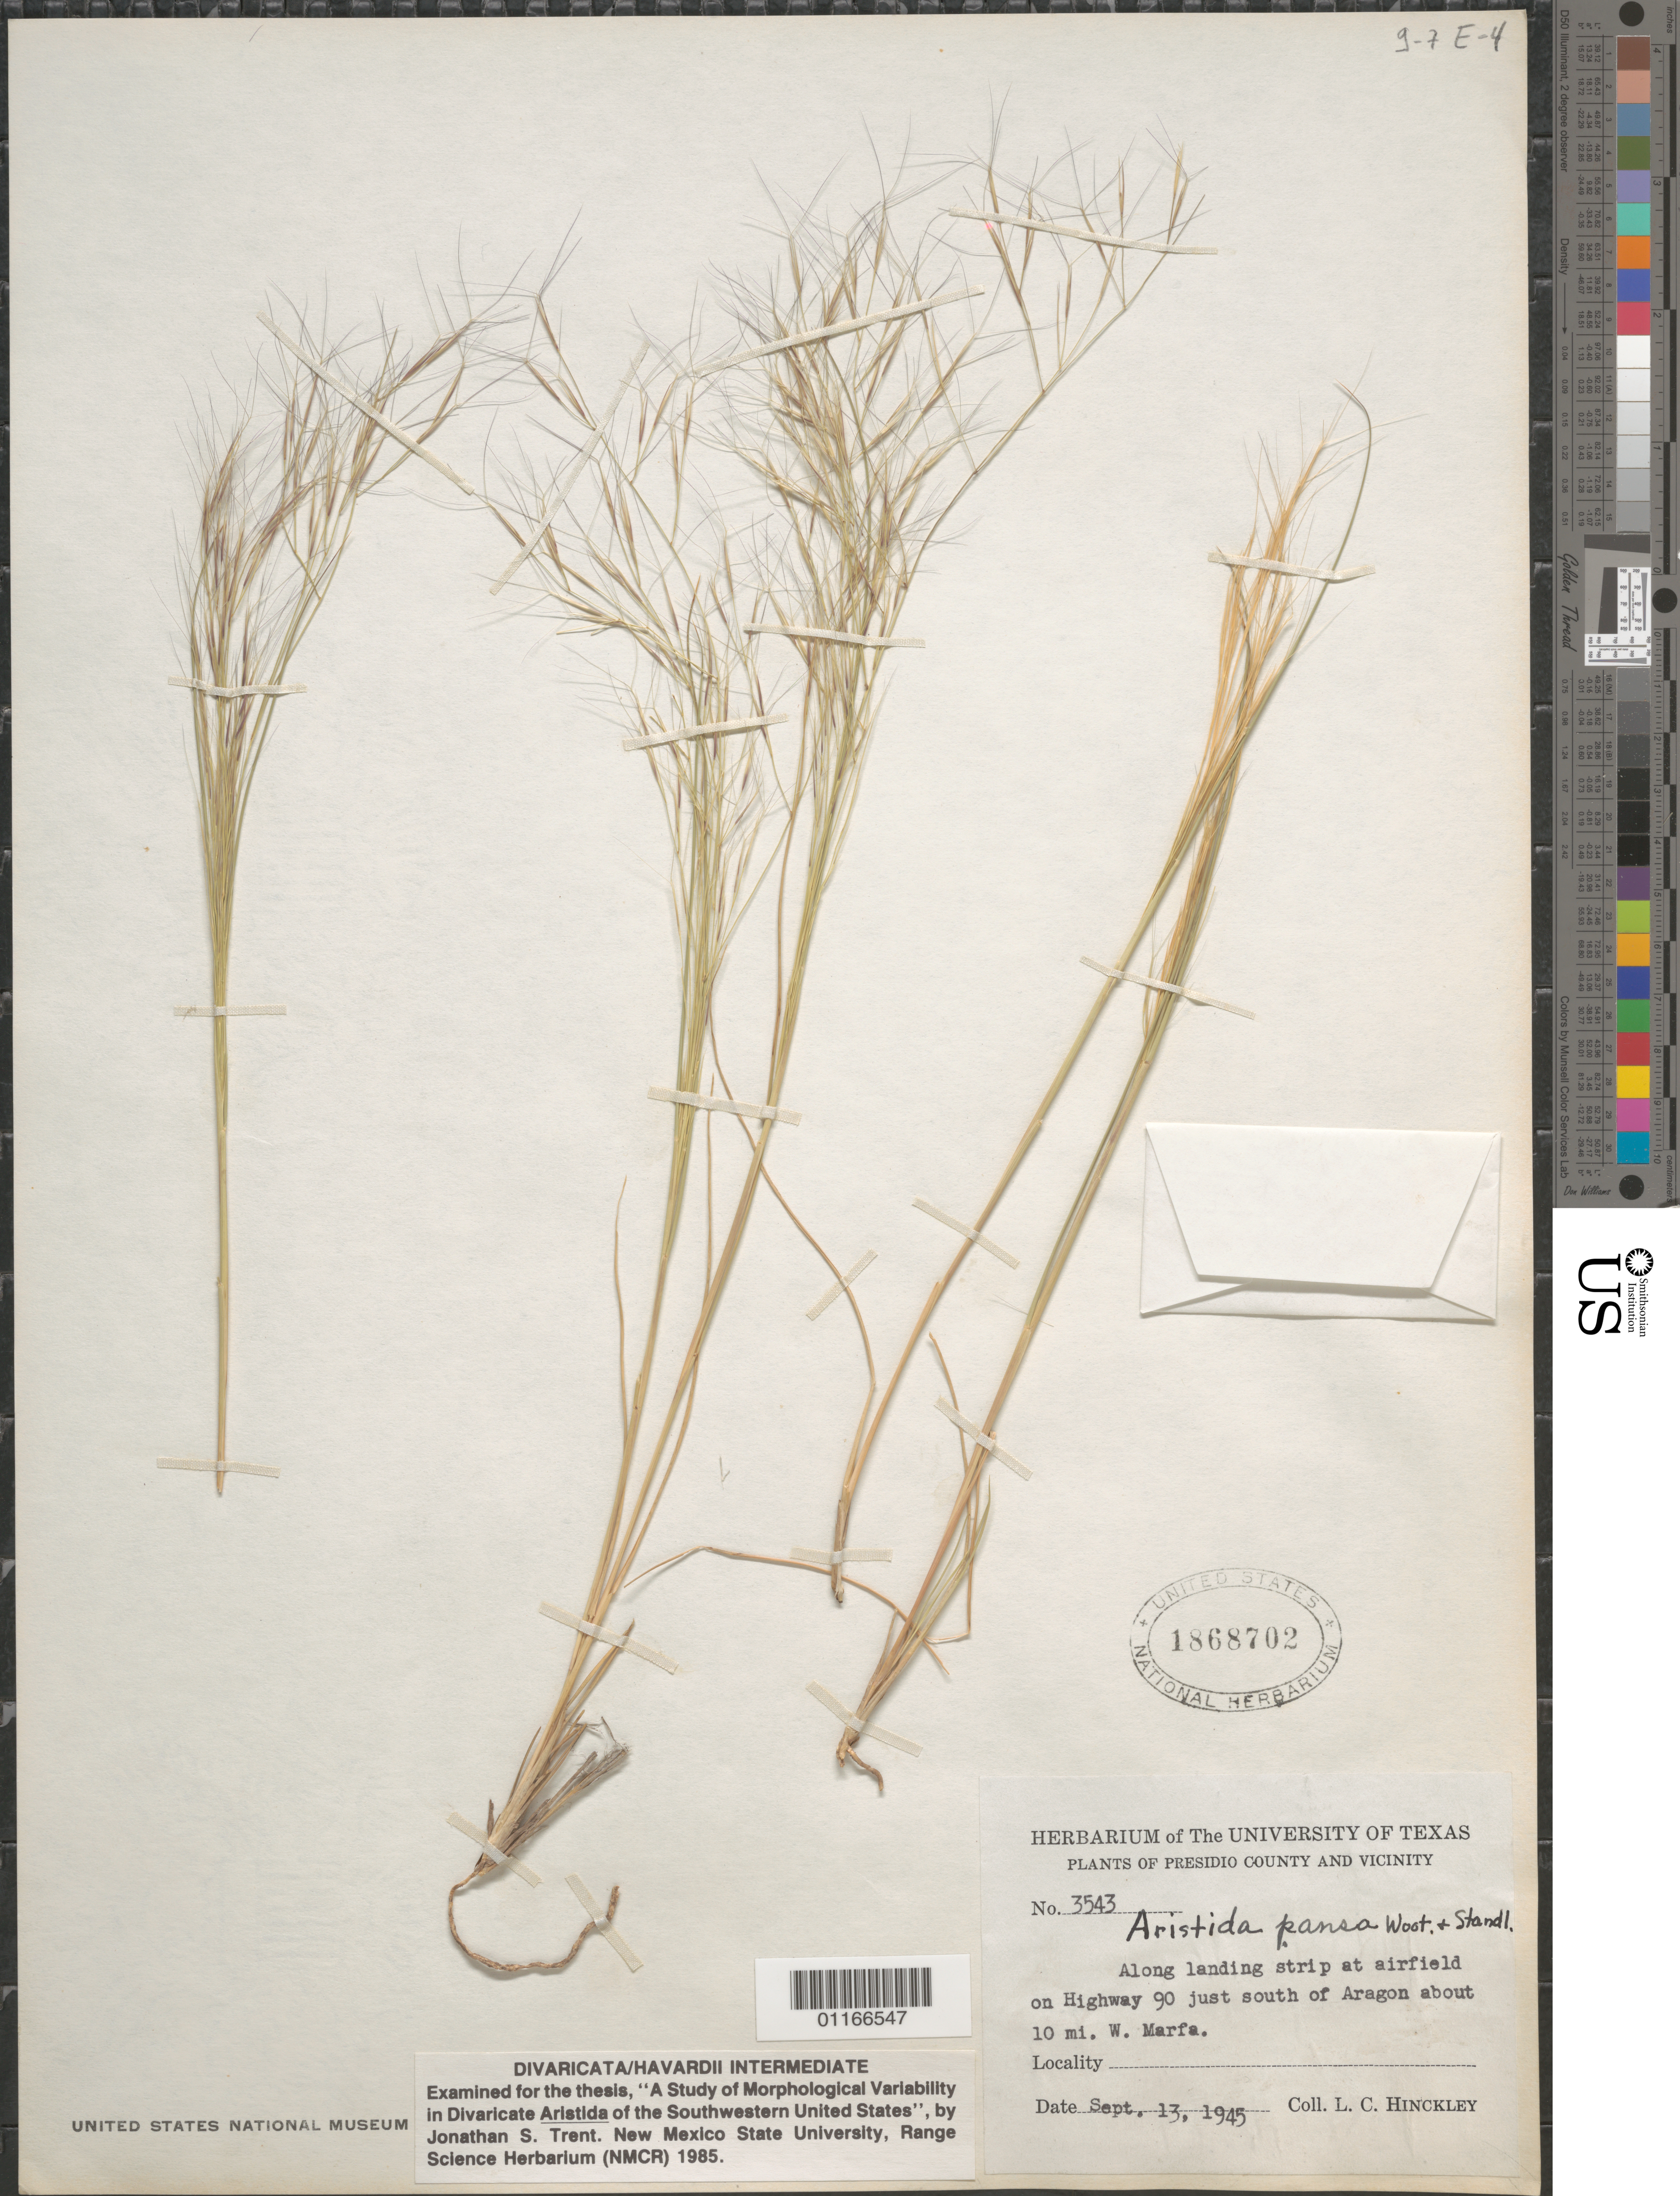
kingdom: Plantae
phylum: Tracheophyta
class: Liliopsida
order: Poales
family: Poaceae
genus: Aristida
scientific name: Aristida pansa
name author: Wooton & Standl.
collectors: L. Hinckley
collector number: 3543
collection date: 1945-09-13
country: United States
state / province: Texas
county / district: Presidio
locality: Along landing strip at airfield on Highway 90 just south of Argon about 10 miles west of Marfa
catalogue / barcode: US 1868702